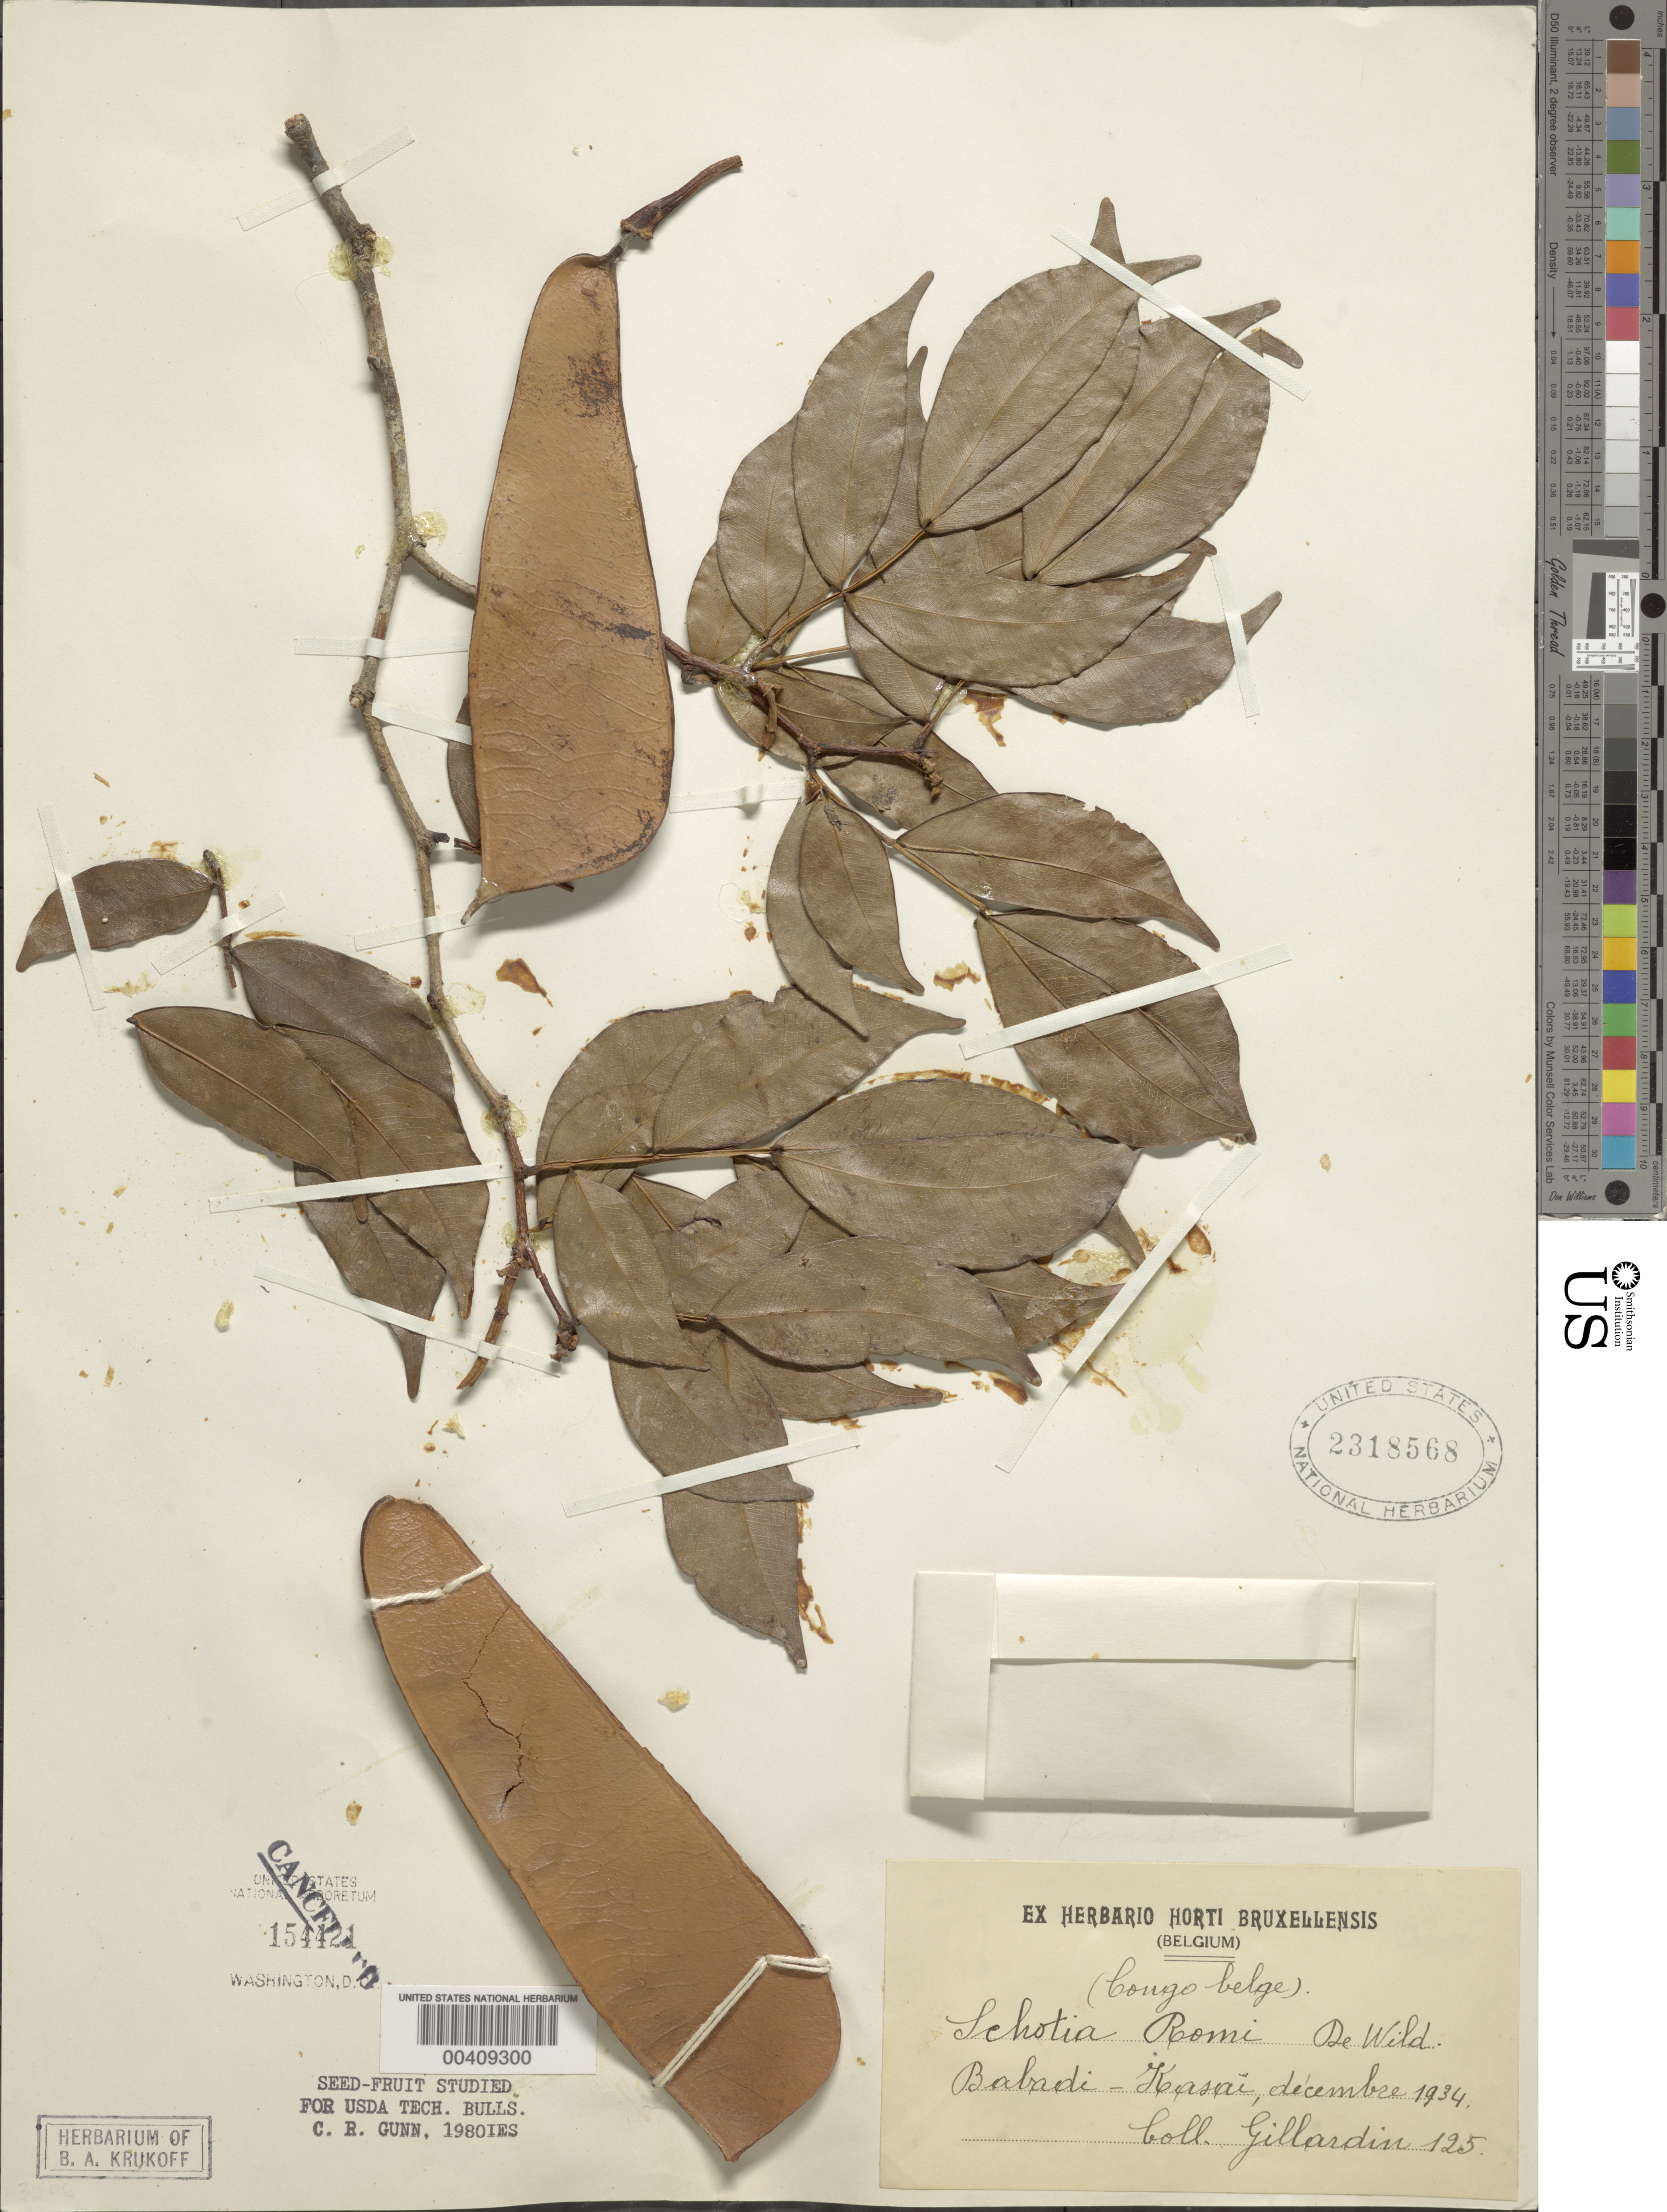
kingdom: Plantae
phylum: Tracheophyta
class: Magnoliopsida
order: Fabales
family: Fabaceae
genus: Schotia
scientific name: Schotia romii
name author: De Wild.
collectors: -. Gillardin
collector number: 125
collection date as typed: Dec 1934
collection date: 1934-12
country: Congo, Democratic Republic of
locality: Babadi, kasai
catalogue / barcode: US 2318568